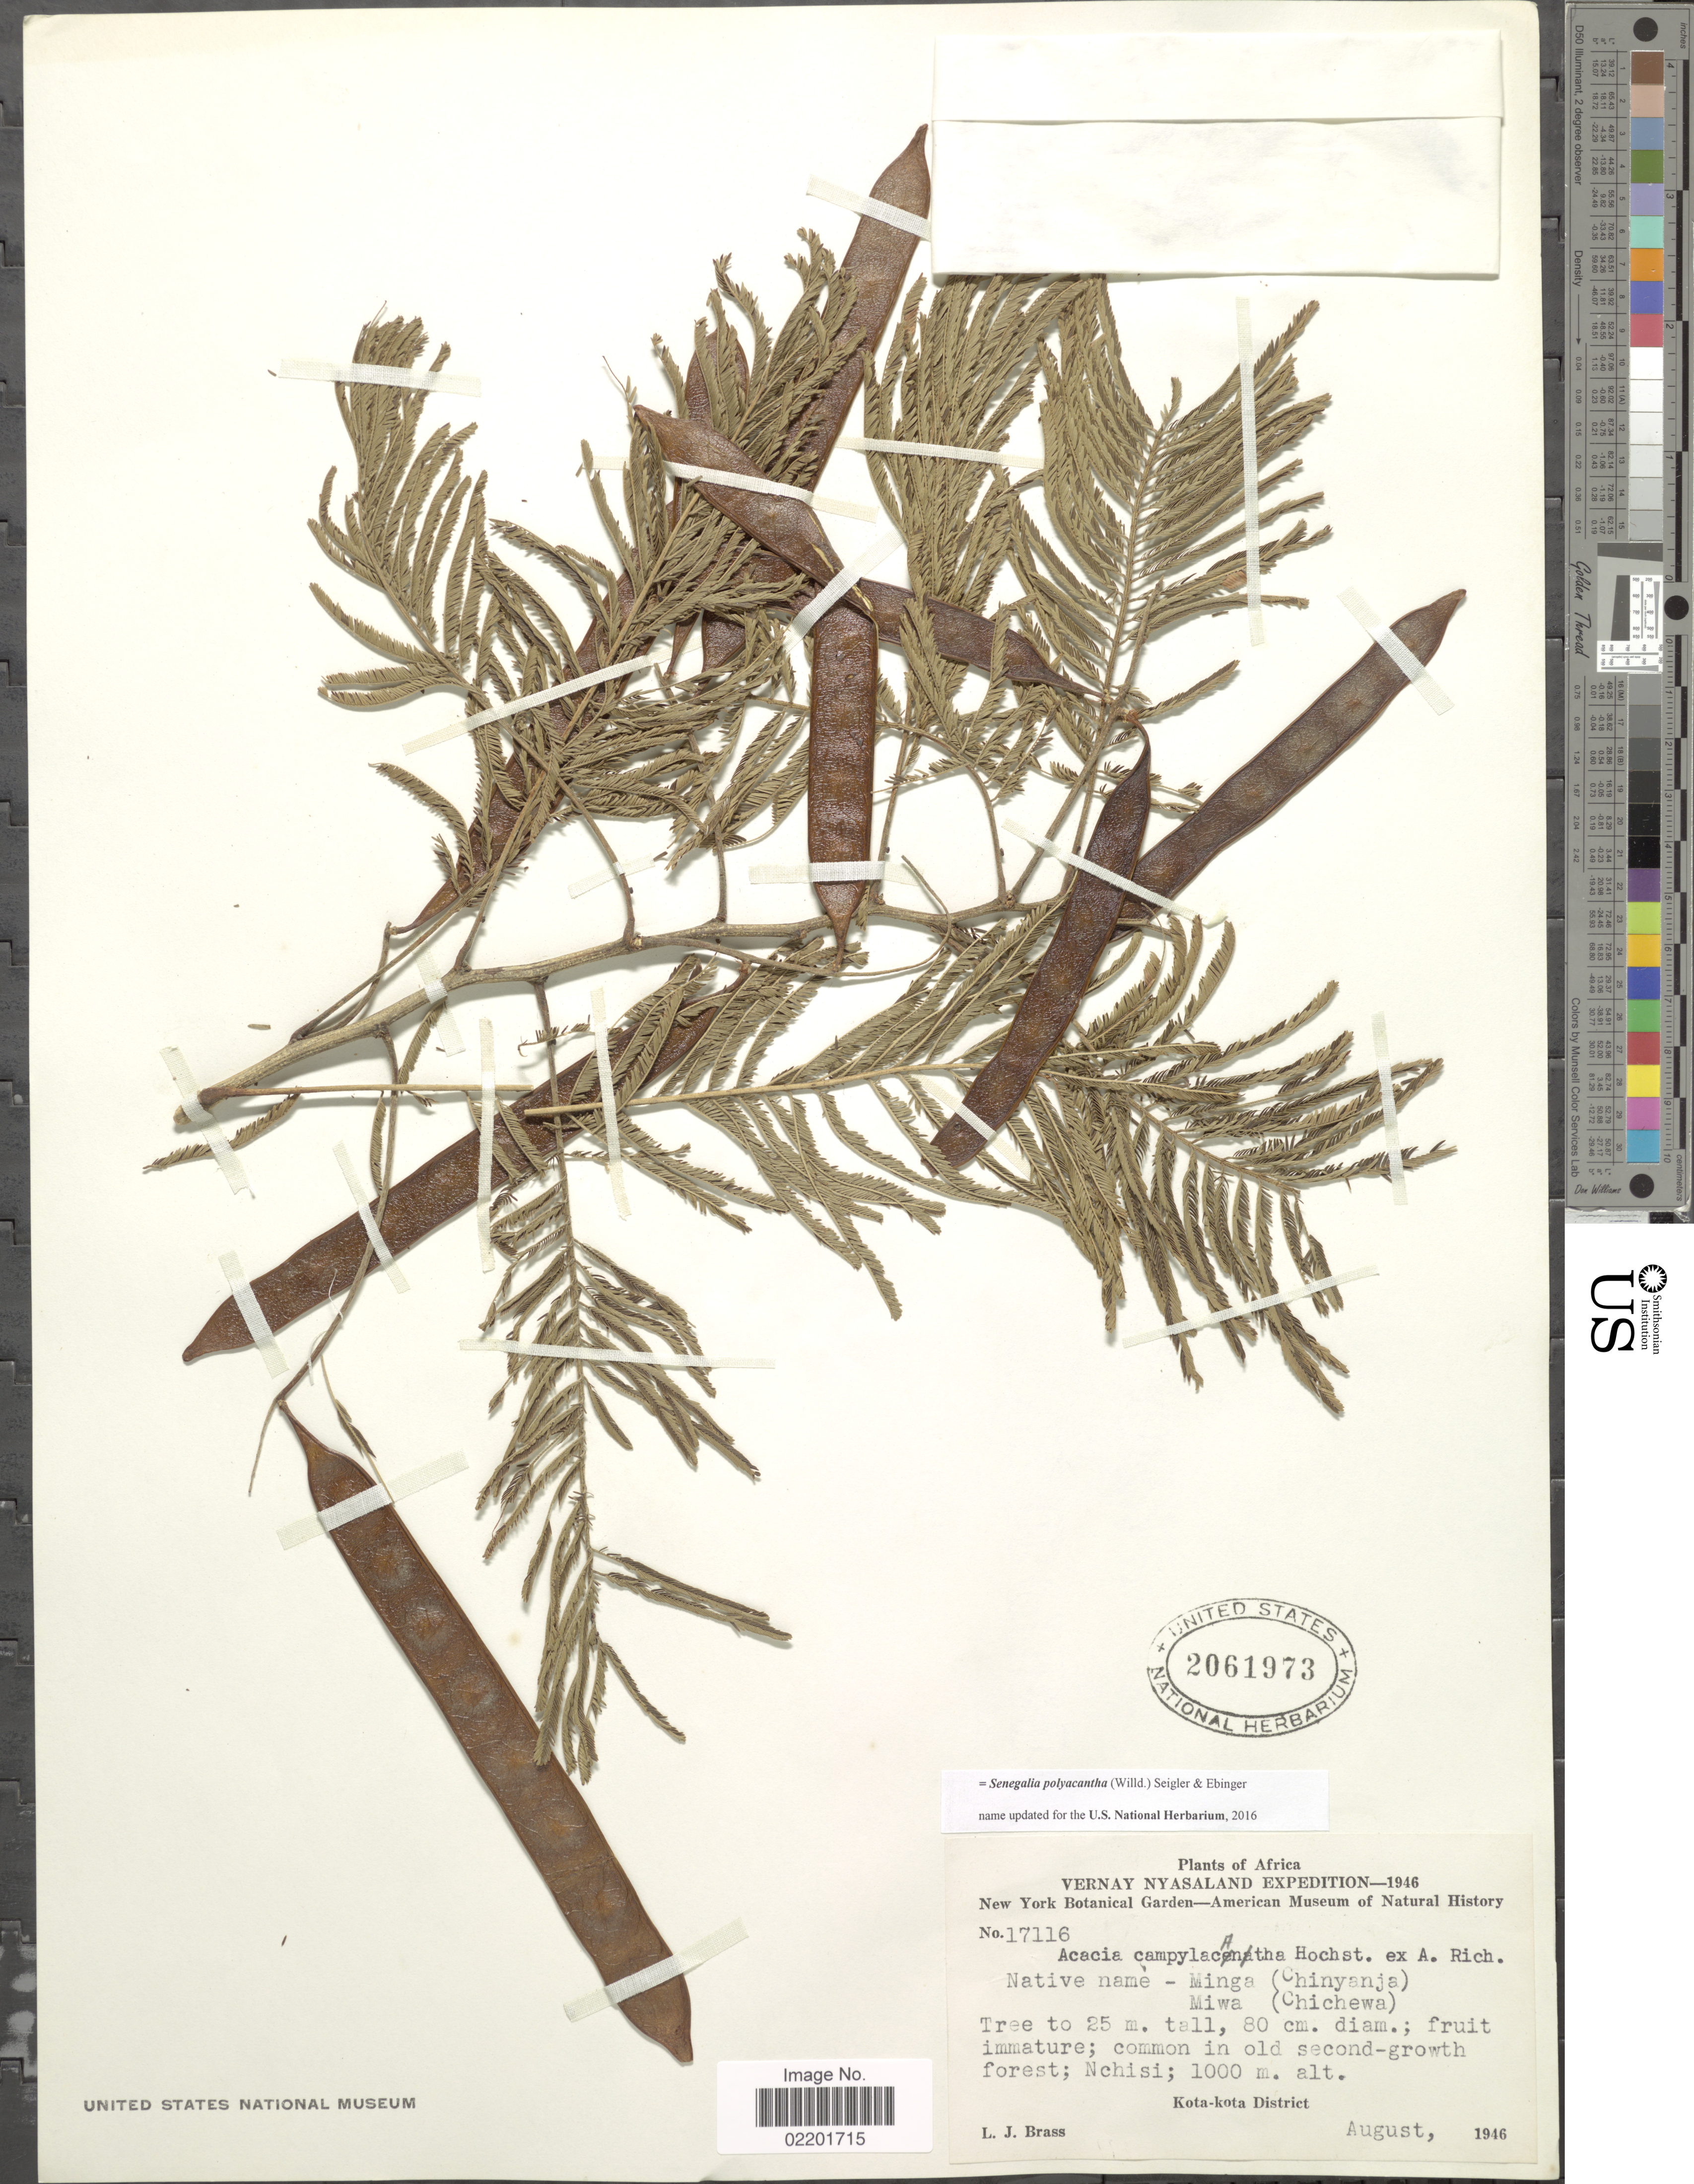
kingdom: Plantae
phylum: Tracheophyta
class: Magnoliopsida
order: Fabales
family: Fabaceae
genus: Senegalia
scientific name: Senegalia polyacantha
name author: (Willd.) Seigler & Ebinger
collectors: L. J. Brass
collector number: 17116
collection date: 1946-08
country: Malawi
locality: Vernay Nyasaland, Nchisi, Kota-Kota District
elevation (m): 1000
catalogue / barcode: US 2061973